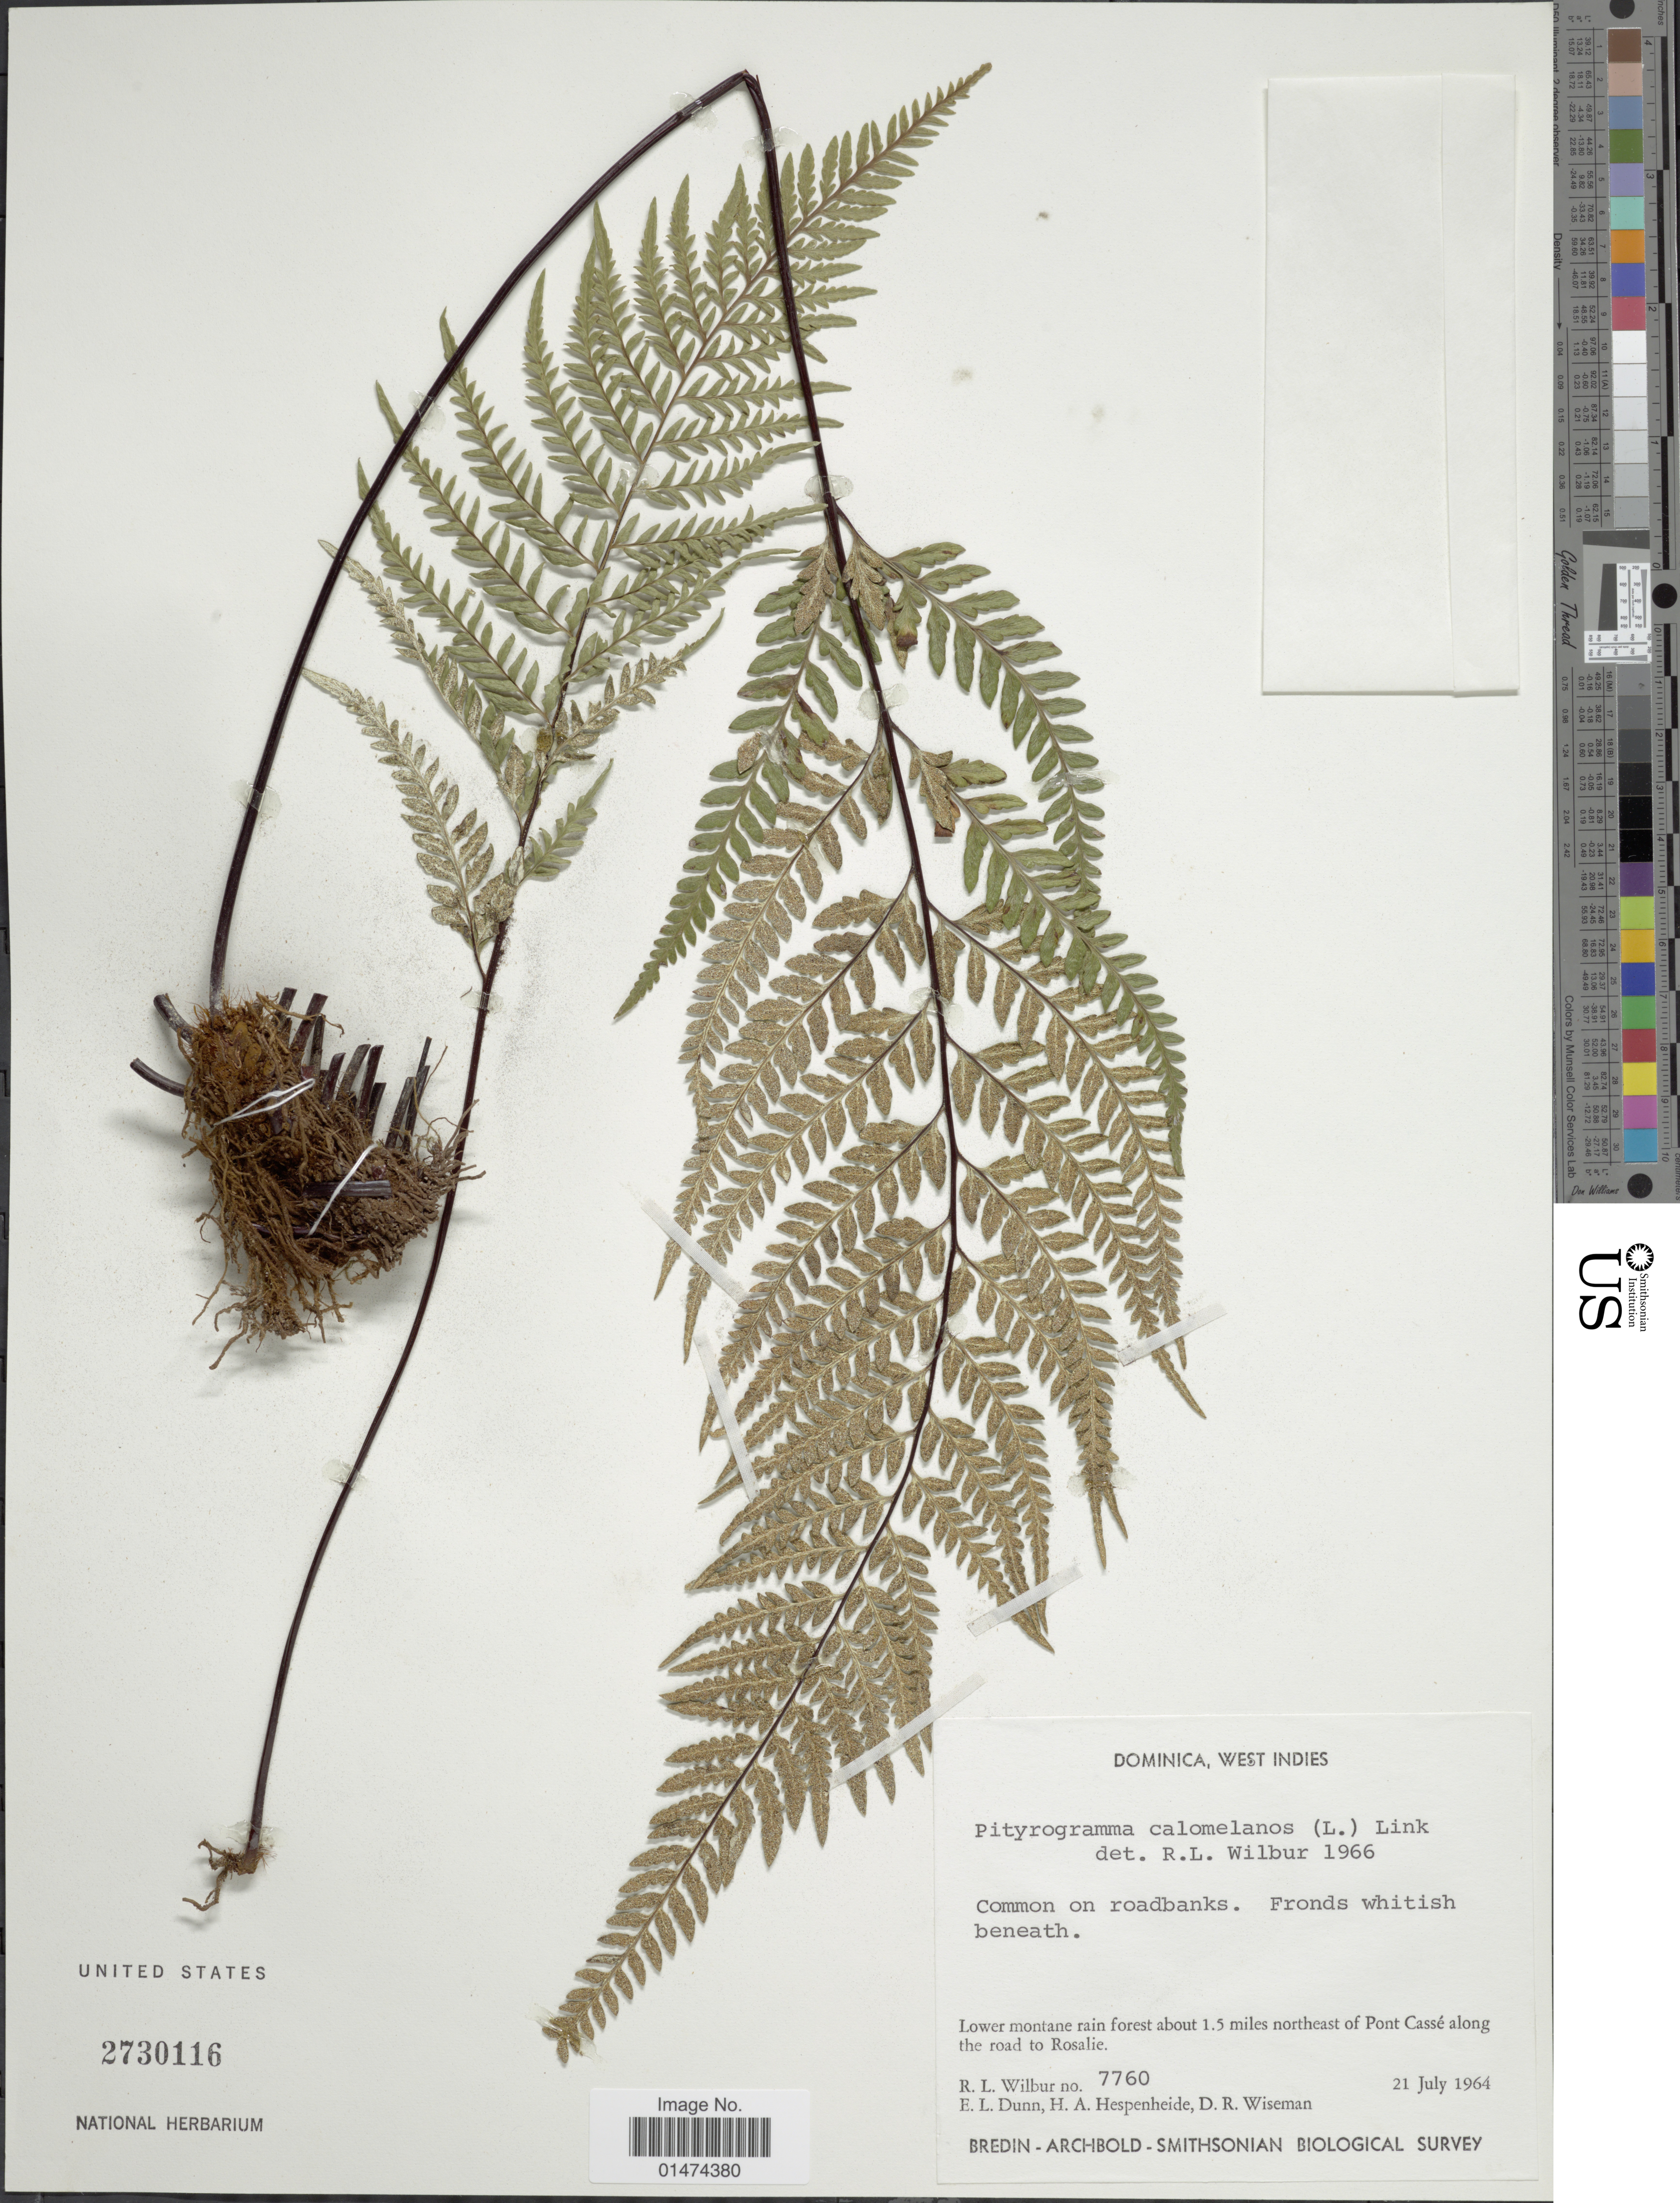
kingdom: Plantae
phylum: Tracheophyta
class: Polypodiopsida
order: Polypodiales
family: Pteridaceae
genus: Pityrogramma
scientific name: Pityrogramma calomelanos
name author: (L.) Link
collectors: R. L. Wilbur, E. Dunn, H. Hespendheide & D. R. Wiseman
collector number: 7760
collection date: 1964-07-21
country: Dominica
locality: Dominica West Indies, Lower montane rain forest 1.5 miles northeast of Pont Casse along the road to Rosalie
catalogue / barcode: US 2730116